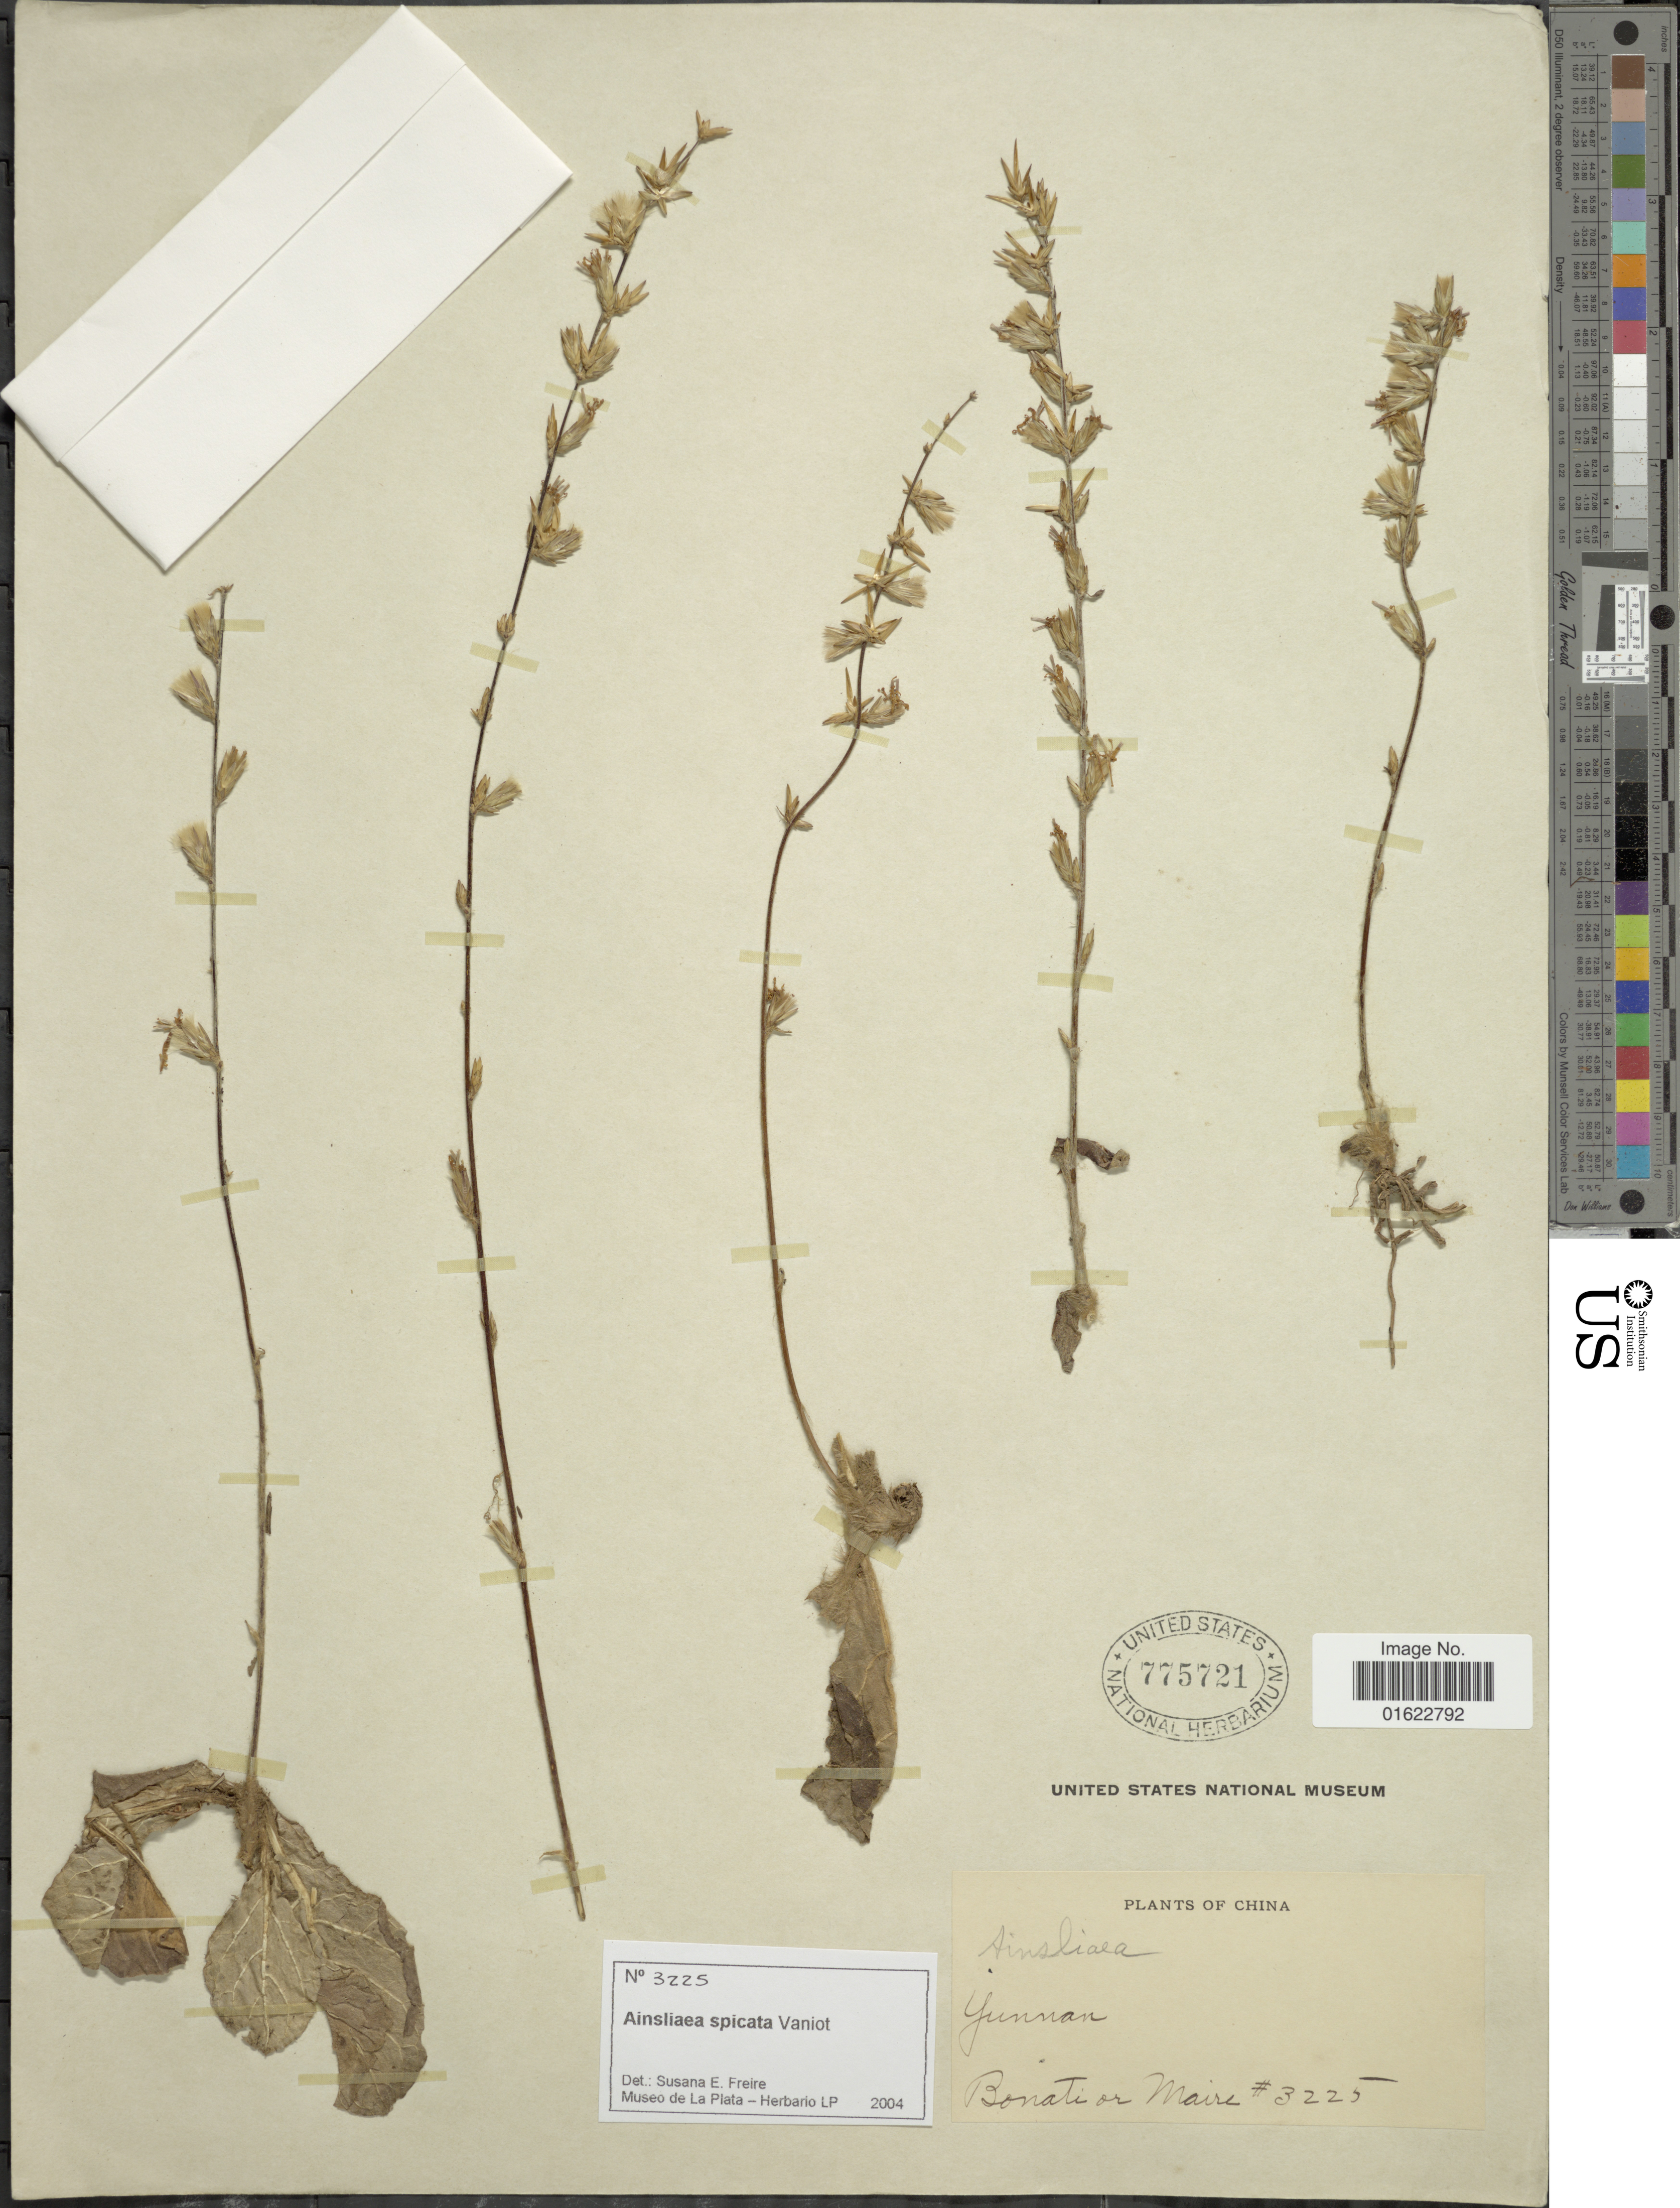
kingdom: Plantae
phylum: Tracheophyta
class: Magnoliopsida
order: Asterales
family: Asteraceae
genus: Ainsliaea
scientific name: Ainsliaea spicata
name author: Vaniot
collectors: -. Bonati & Maire, --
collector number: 3225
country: China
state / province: Yunnan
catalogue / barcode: US 775721